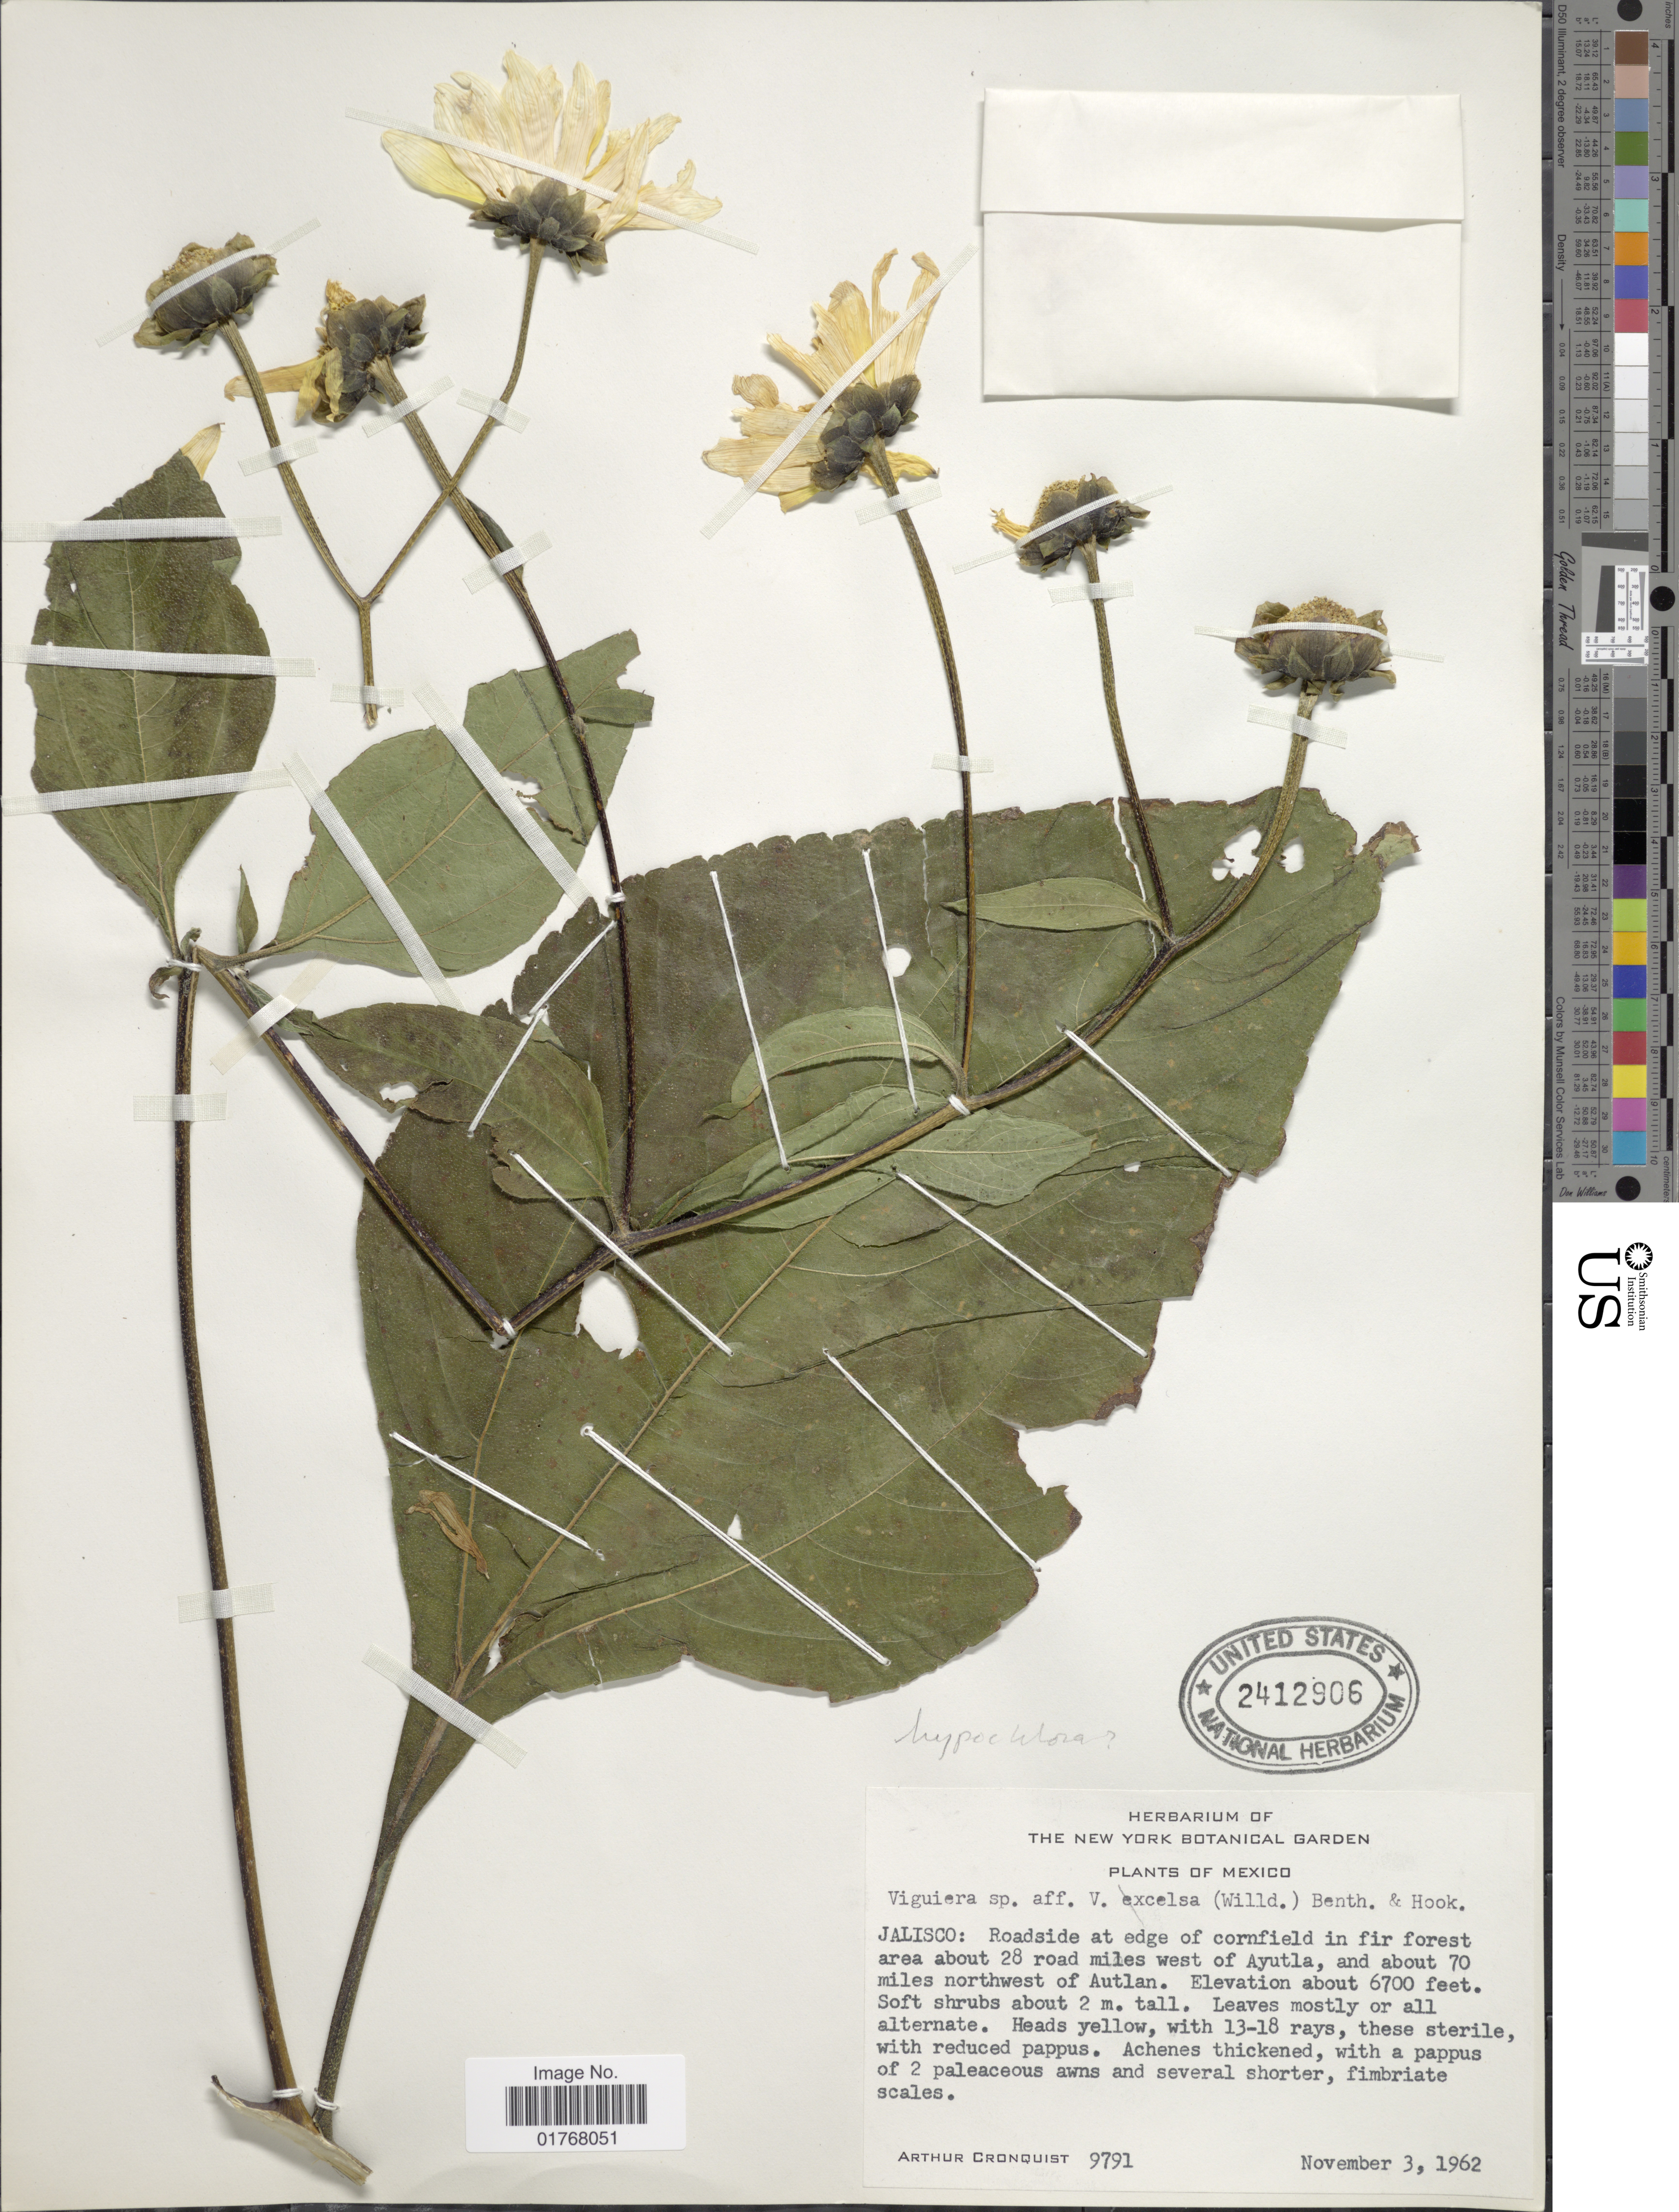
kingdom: Plantae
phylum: Tracheophyta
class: Magnoliopsida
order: Asterales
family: Asteraceae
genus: Viguiera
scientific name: Viguiera hypochlora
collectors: A. J. Cronquist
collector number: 9791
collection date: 1962-11-03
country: Mexico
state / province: Jalisco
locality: Roadside at edge of cornfield in fir forest area about 28 road miles west of yutla, and about 70 miles northwest of Autlan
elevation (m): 2042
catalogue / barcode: US 2412906